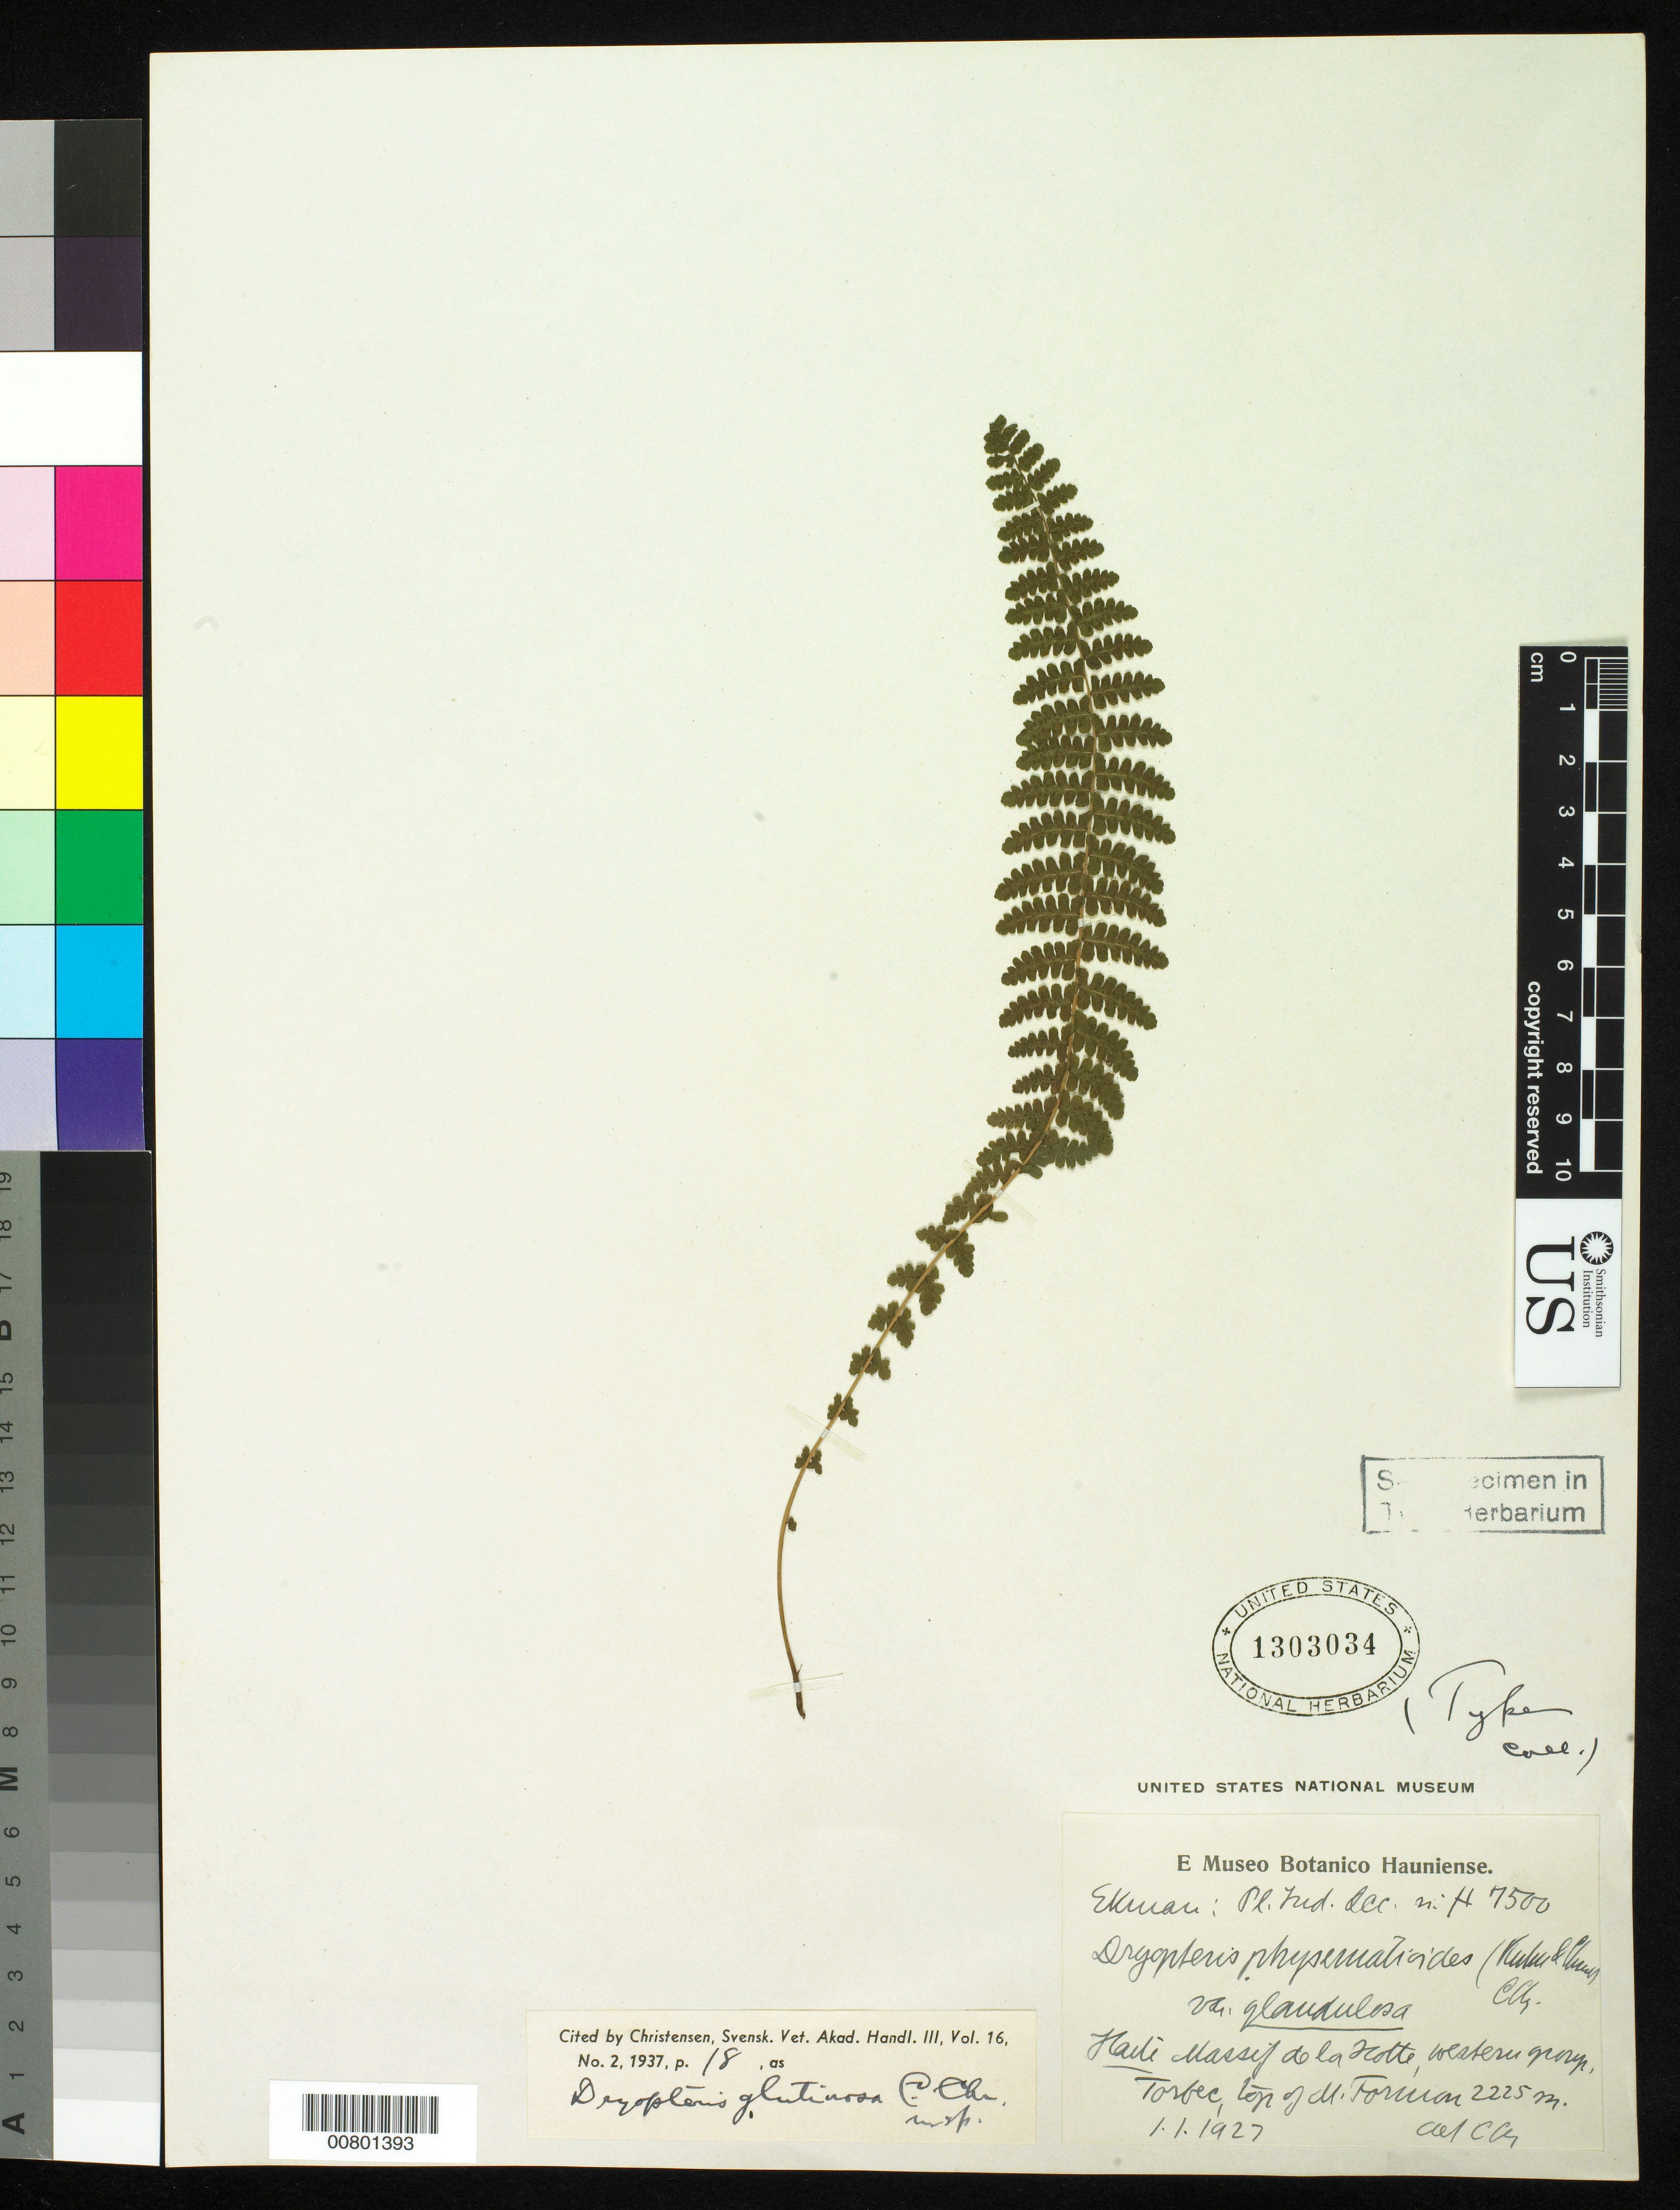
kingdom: Plantae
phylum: Tracheophyta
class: Polypodiopsida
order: Polypodiales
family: Dryopteridaceae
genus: Dryopteris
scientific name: Dryopteris glutinosa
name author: C. Chr.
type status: Isotype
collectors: E. L. Ekman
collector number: H7500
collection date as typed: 01 Jan 1927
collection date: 1927-01-01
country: Haiti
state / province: Sud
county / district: Hotte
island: Hispaniola Island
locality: W group, Torbec, top of M. Forman.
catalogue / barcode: US 1303034